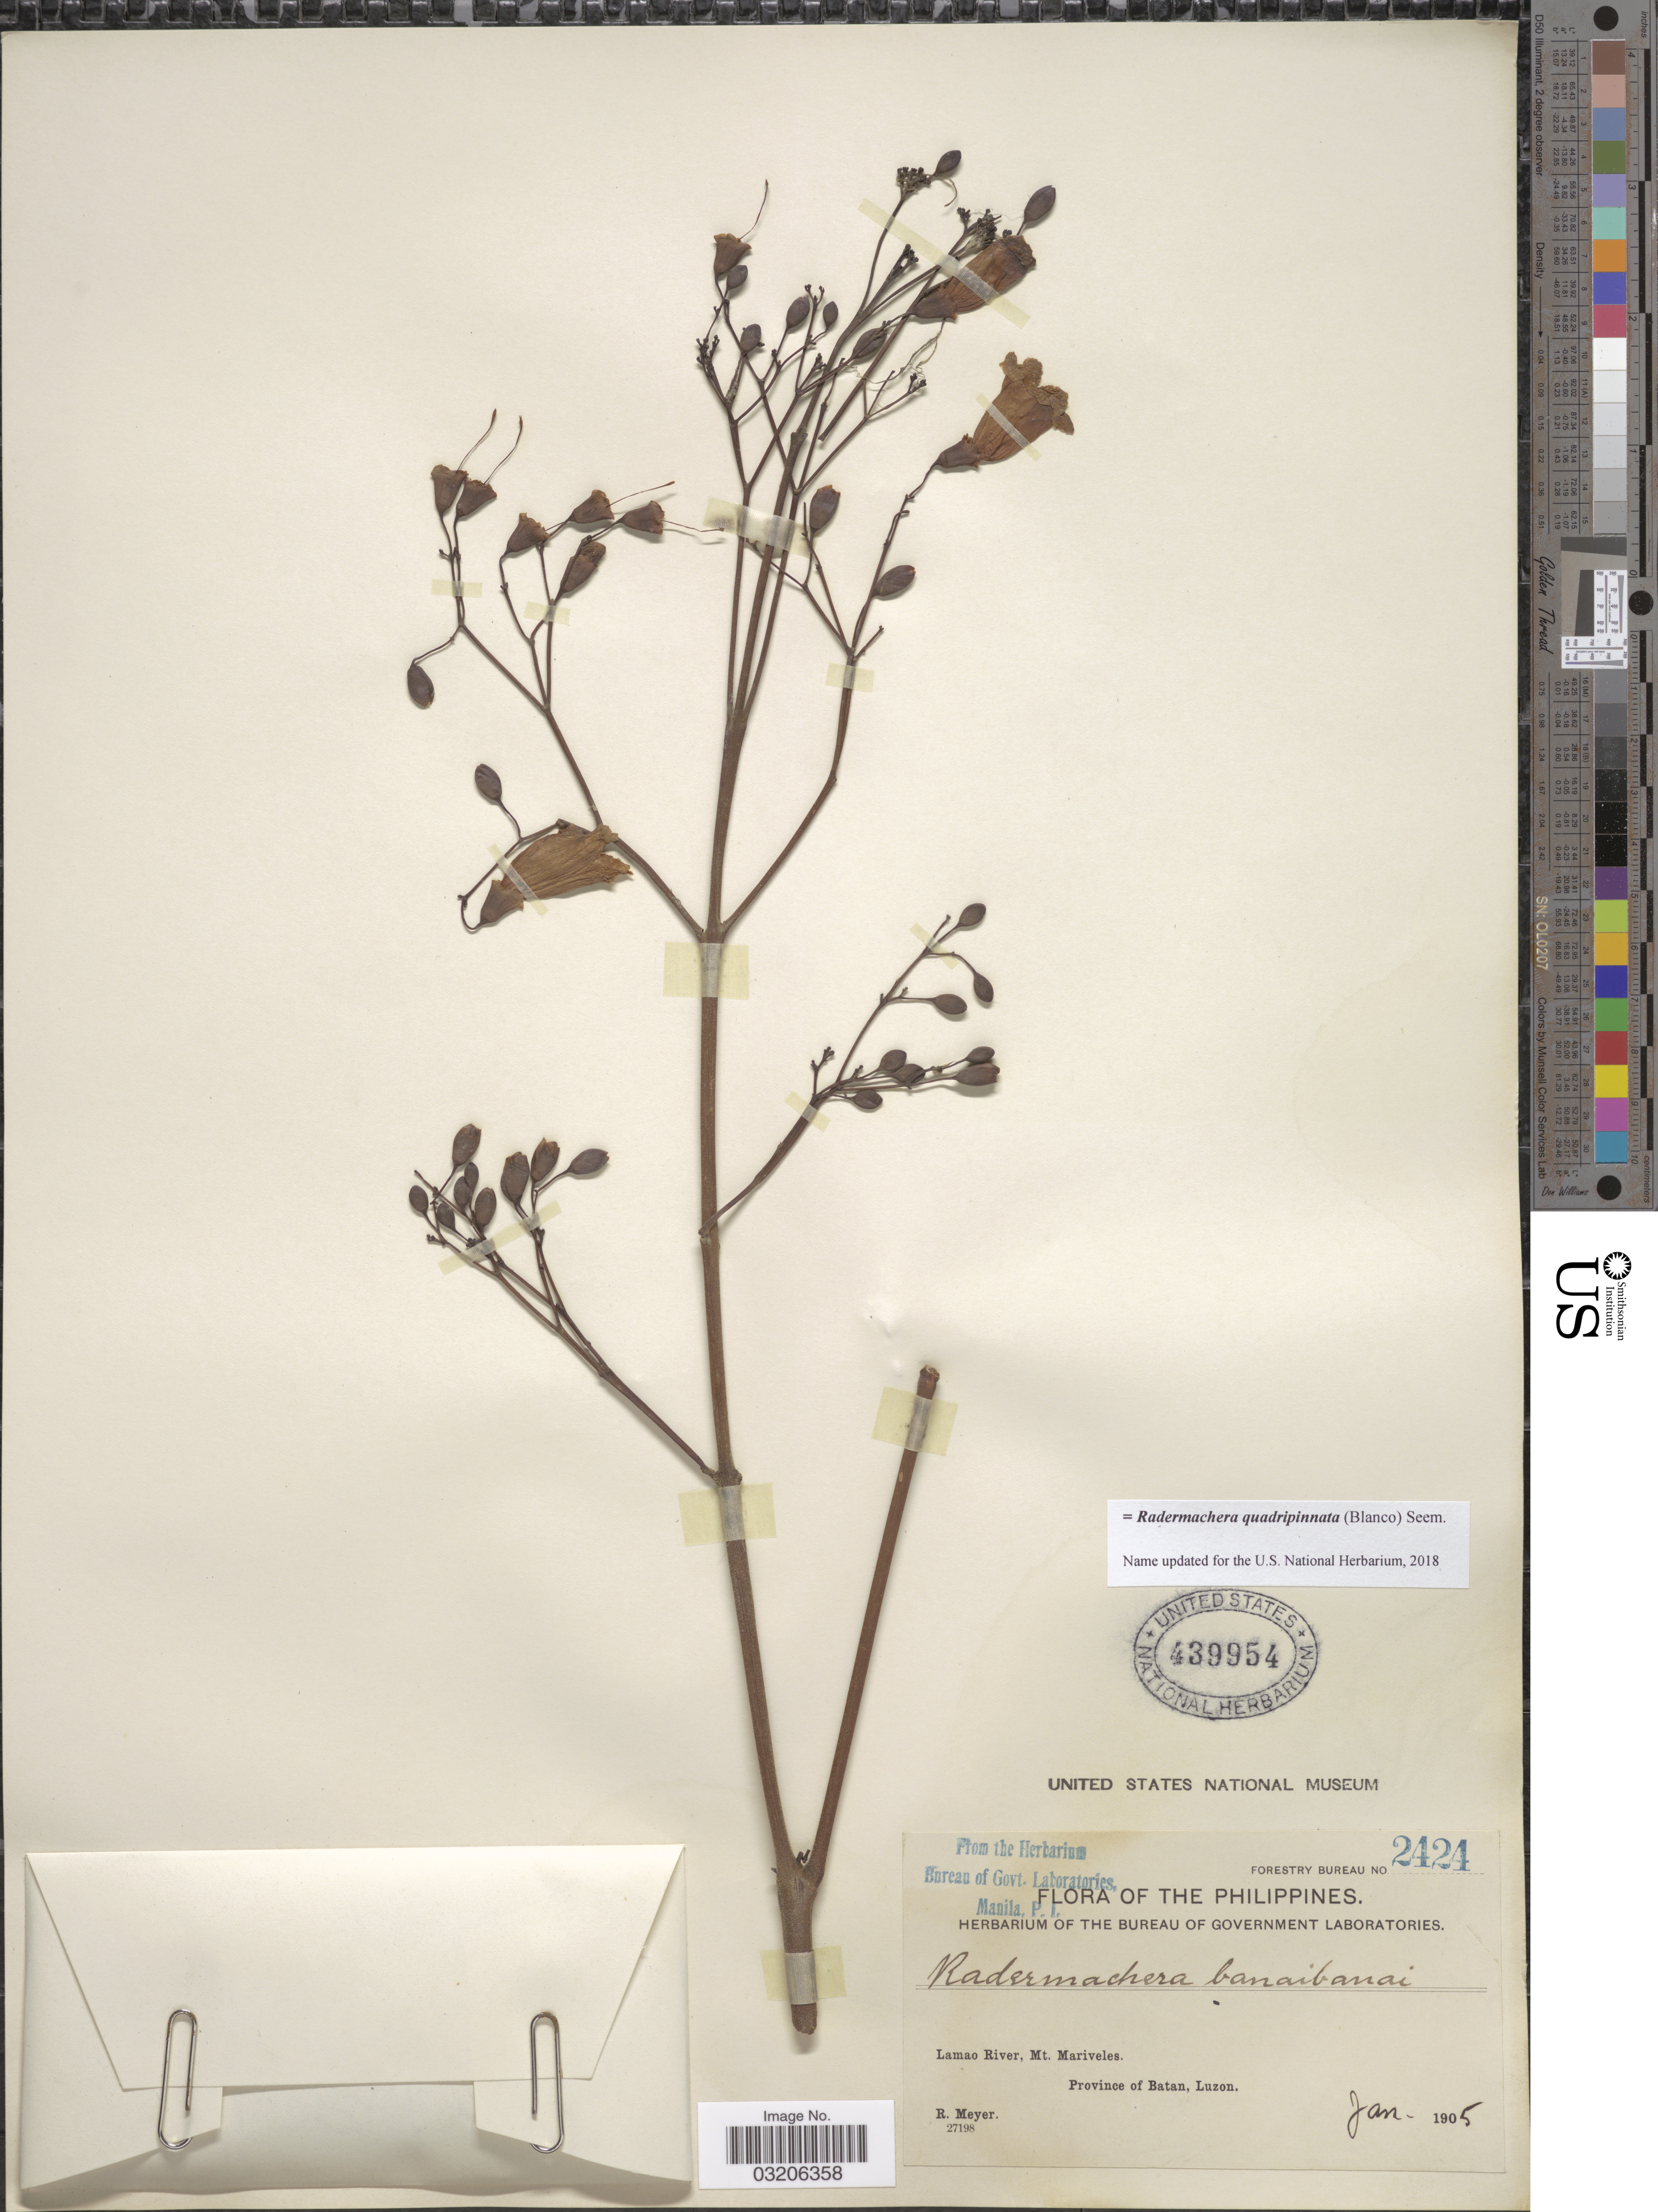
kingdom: Plantae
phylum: Tracheophyta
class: Magnoliopsida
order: Lamiales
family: Bignoniaceae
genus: Radermachera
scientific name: Radermachera quadripinnata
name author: (Blanco) Seem.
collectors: R. Meyer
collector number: Forestry Bureau 2424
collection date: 1905-01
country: Philippines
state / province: Cagayan Valley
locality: Lamao River, Mt. Mariveles, Province of Batan, Luzon.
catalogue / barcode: US 439954